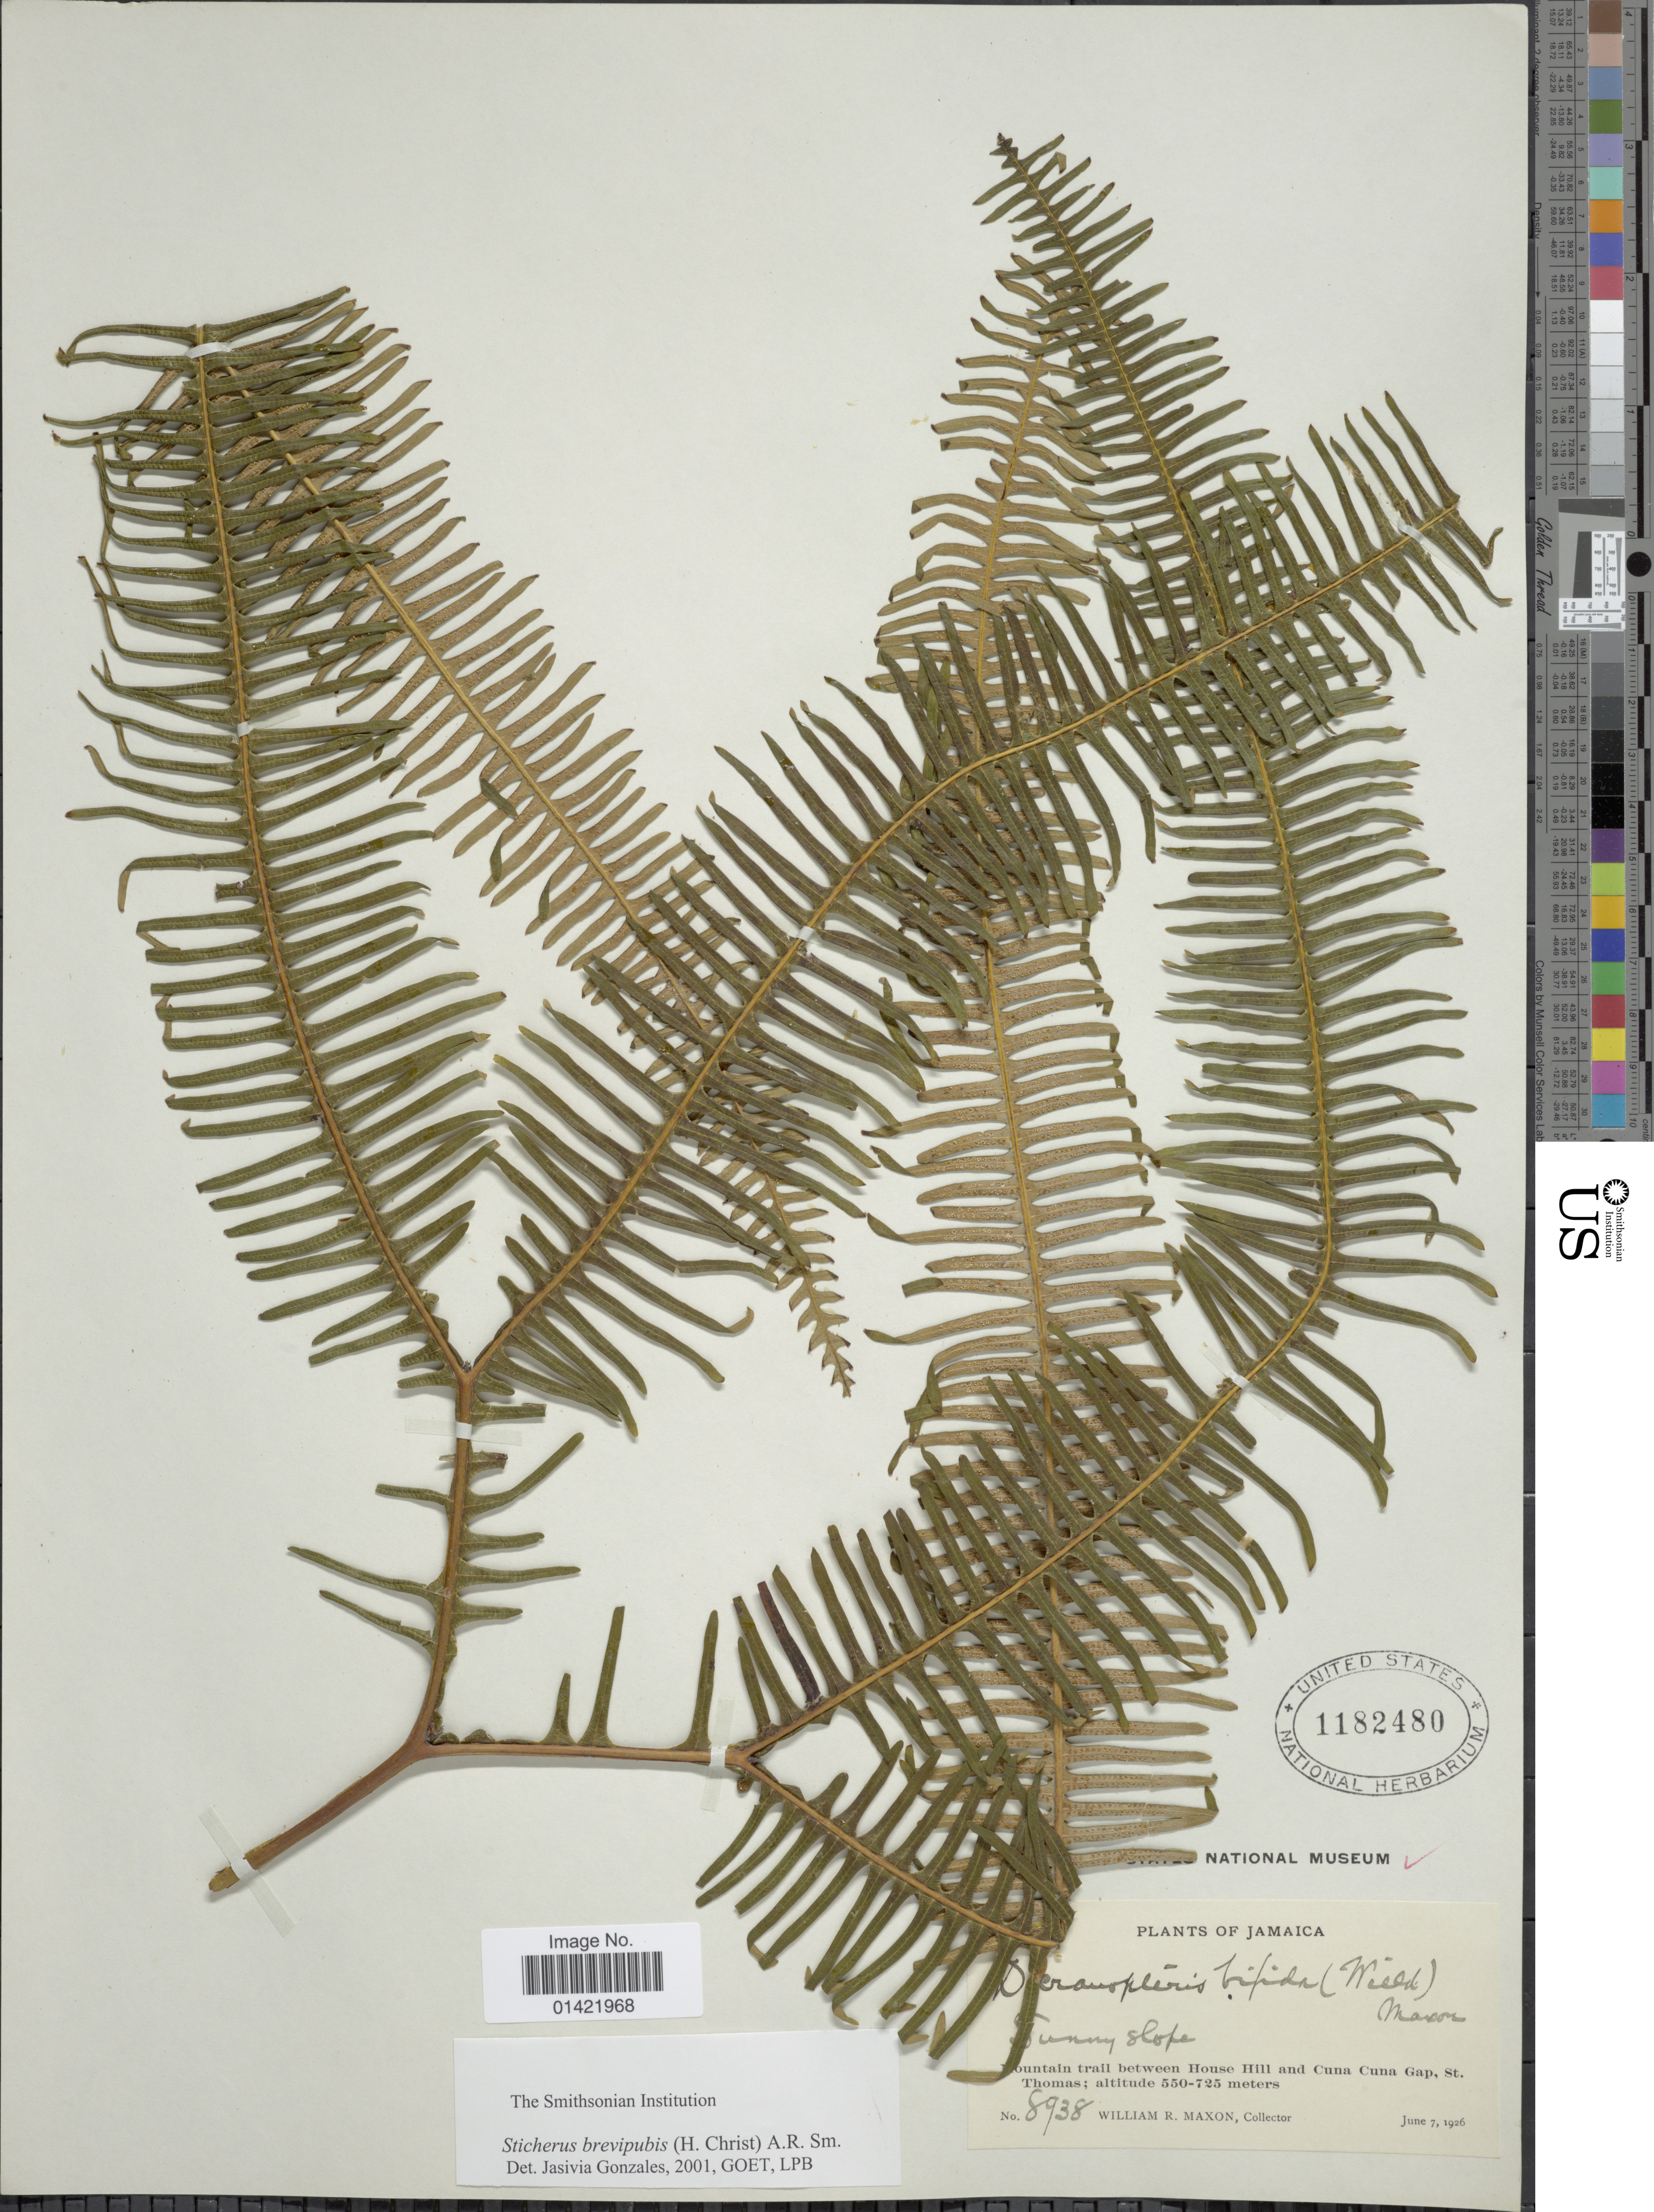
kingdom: Plantae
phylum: Tracheophyta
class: Polypodiopsida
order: Gleicheniales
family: Gleicheniaceae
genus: Sticherus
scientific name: Sticherus fulvus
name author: (Desv.) Ching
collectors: W. R. Maxon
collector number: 8938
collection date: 1926-06-07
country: Jamaica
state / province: Saint Thomas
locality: Mountain trail between House Hill and Cuna Cuna Gap, St. Thomas. Sunny slope.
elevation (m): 550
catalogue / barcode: US 1182480